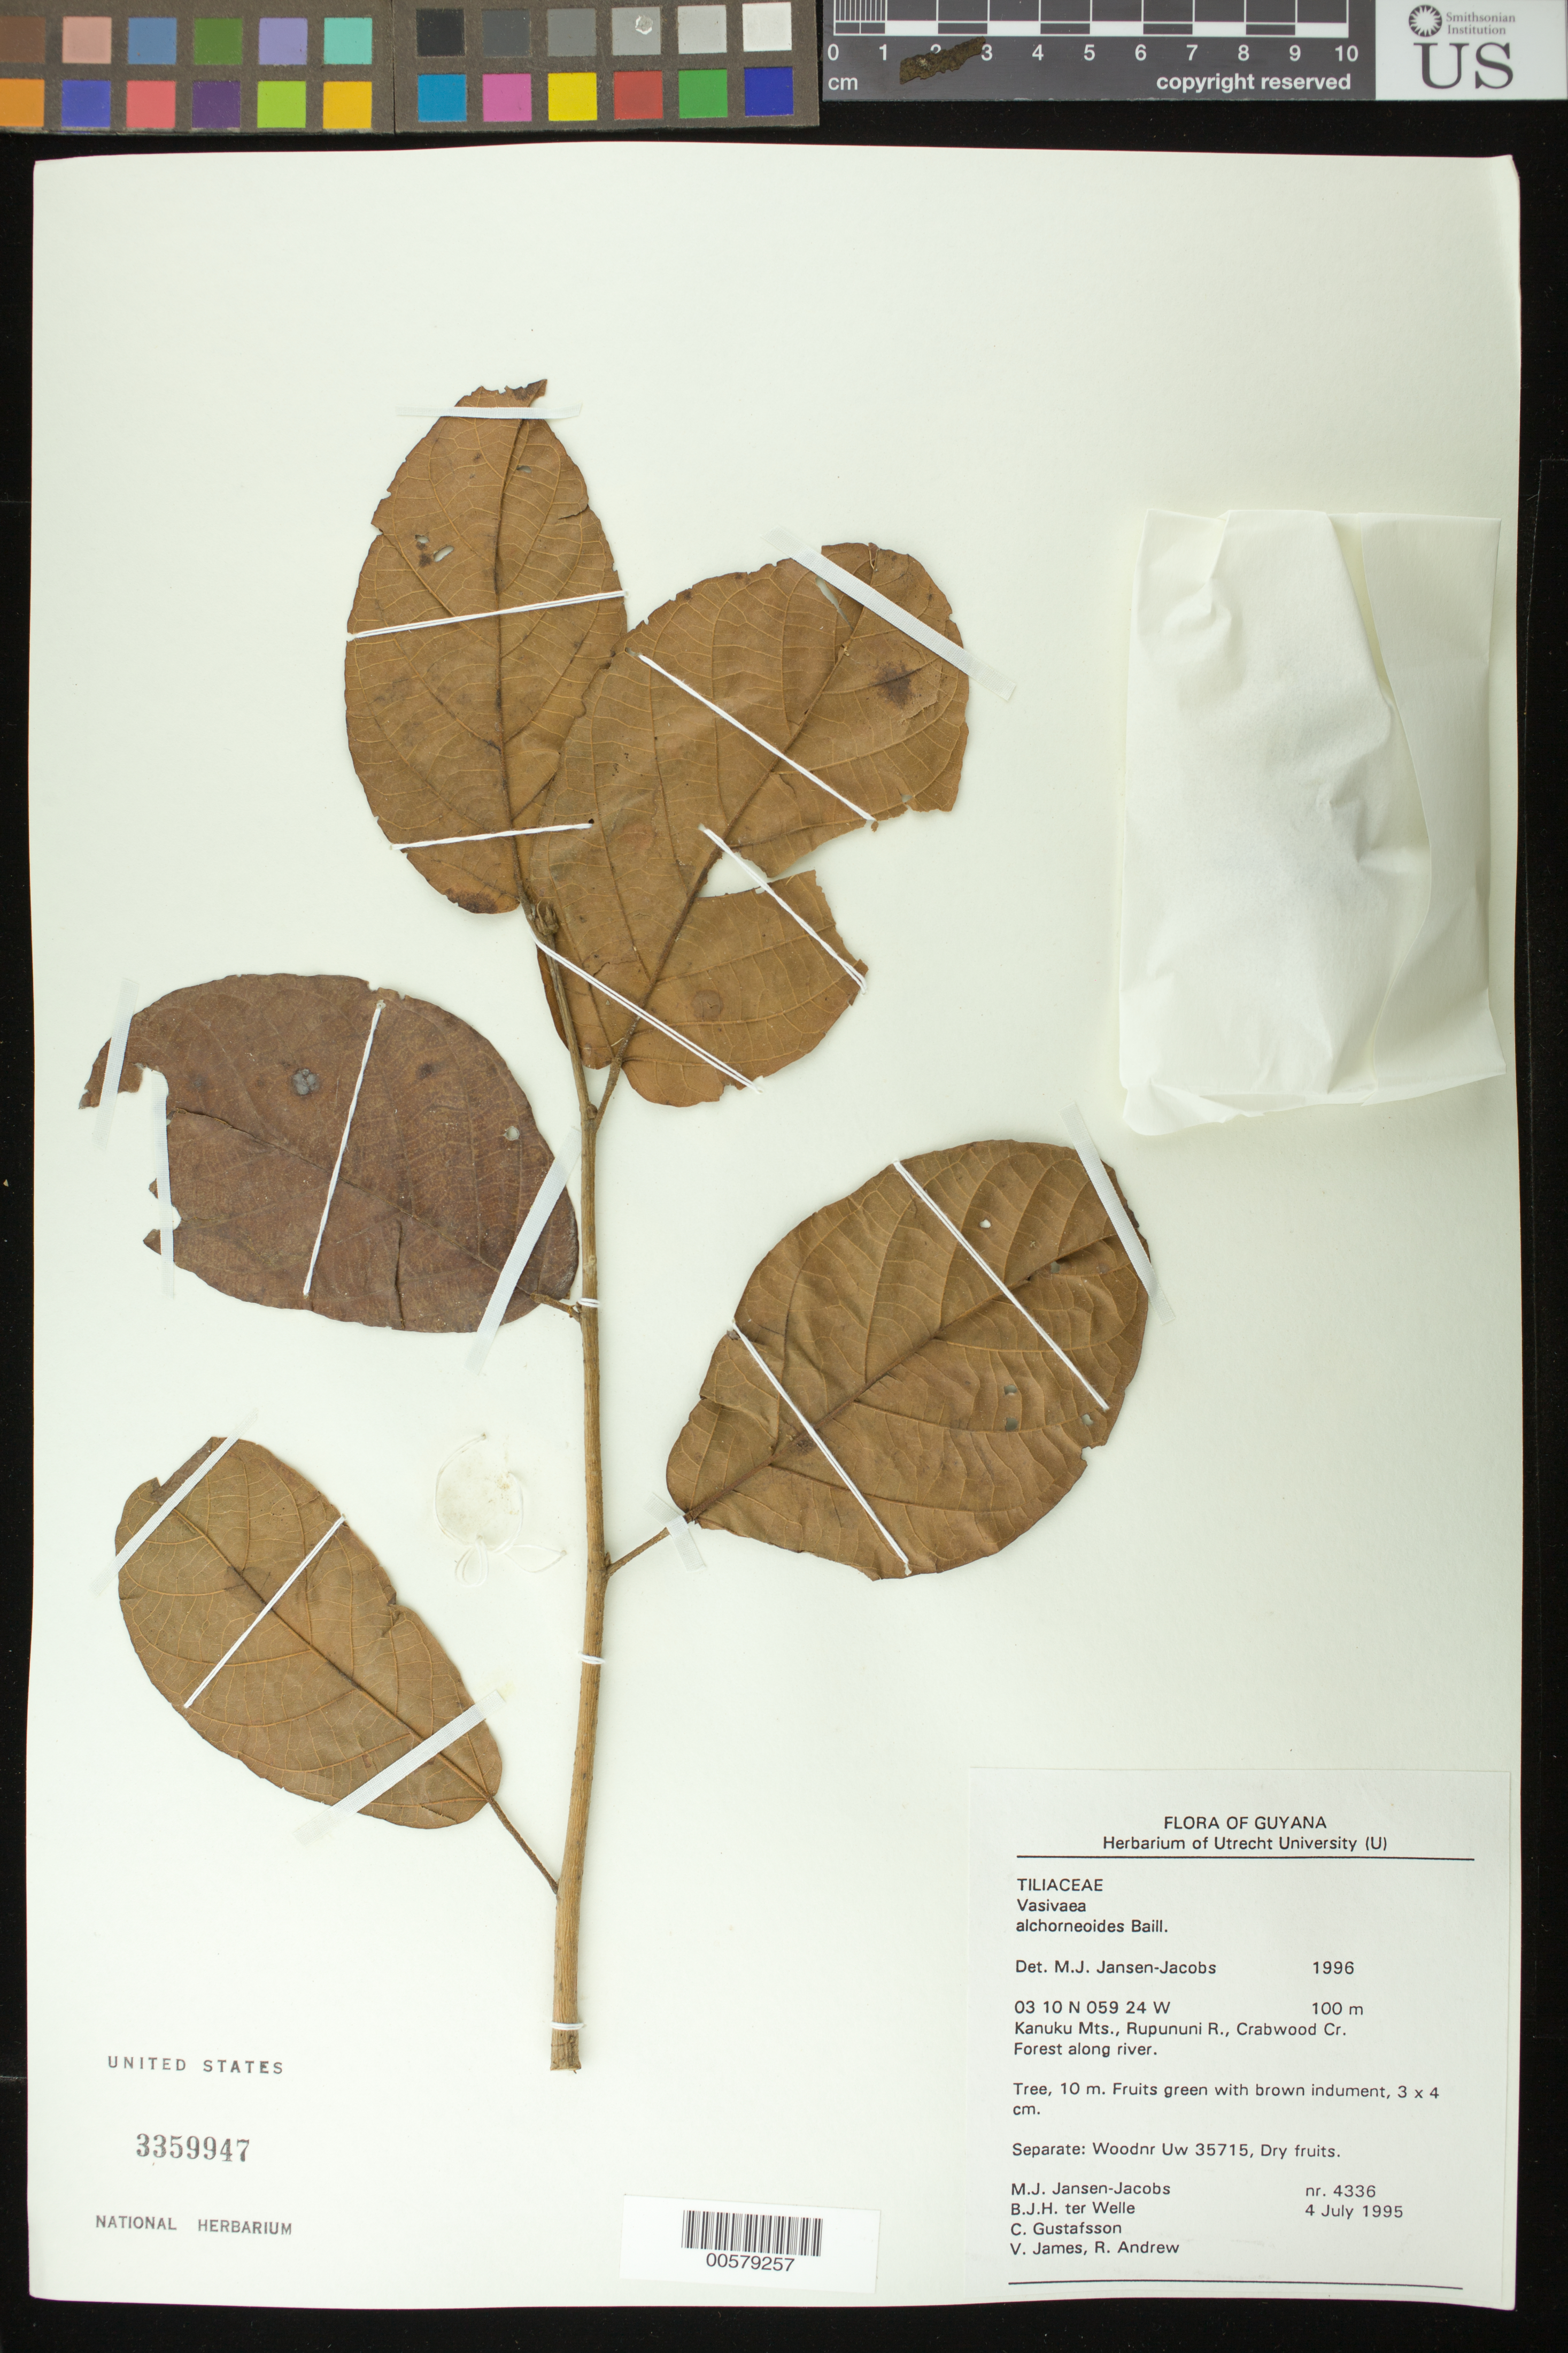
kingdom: Plantae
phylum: Tracheophyta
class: Magnoliopsida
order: Malvales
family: Malvaceae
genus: Vasivaea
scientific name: Vasivaea alchorneoides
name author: Baill.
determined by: Jansen-Jacobs, M. J., (U), Nationaal Herbarium Nederland, Utrecht University branch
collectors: M. J. Jansen-Jacobs, B. Welle, R. Andrew, C. G. Gustafsson & V. James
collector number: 4336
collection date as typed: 04 Jul 1995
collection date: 1995-07-04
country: Guyana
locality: Kanuku Mts., Rupununi R., Crabwood Cr.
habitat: Forest along river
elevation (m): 100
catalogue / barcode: US 3359947